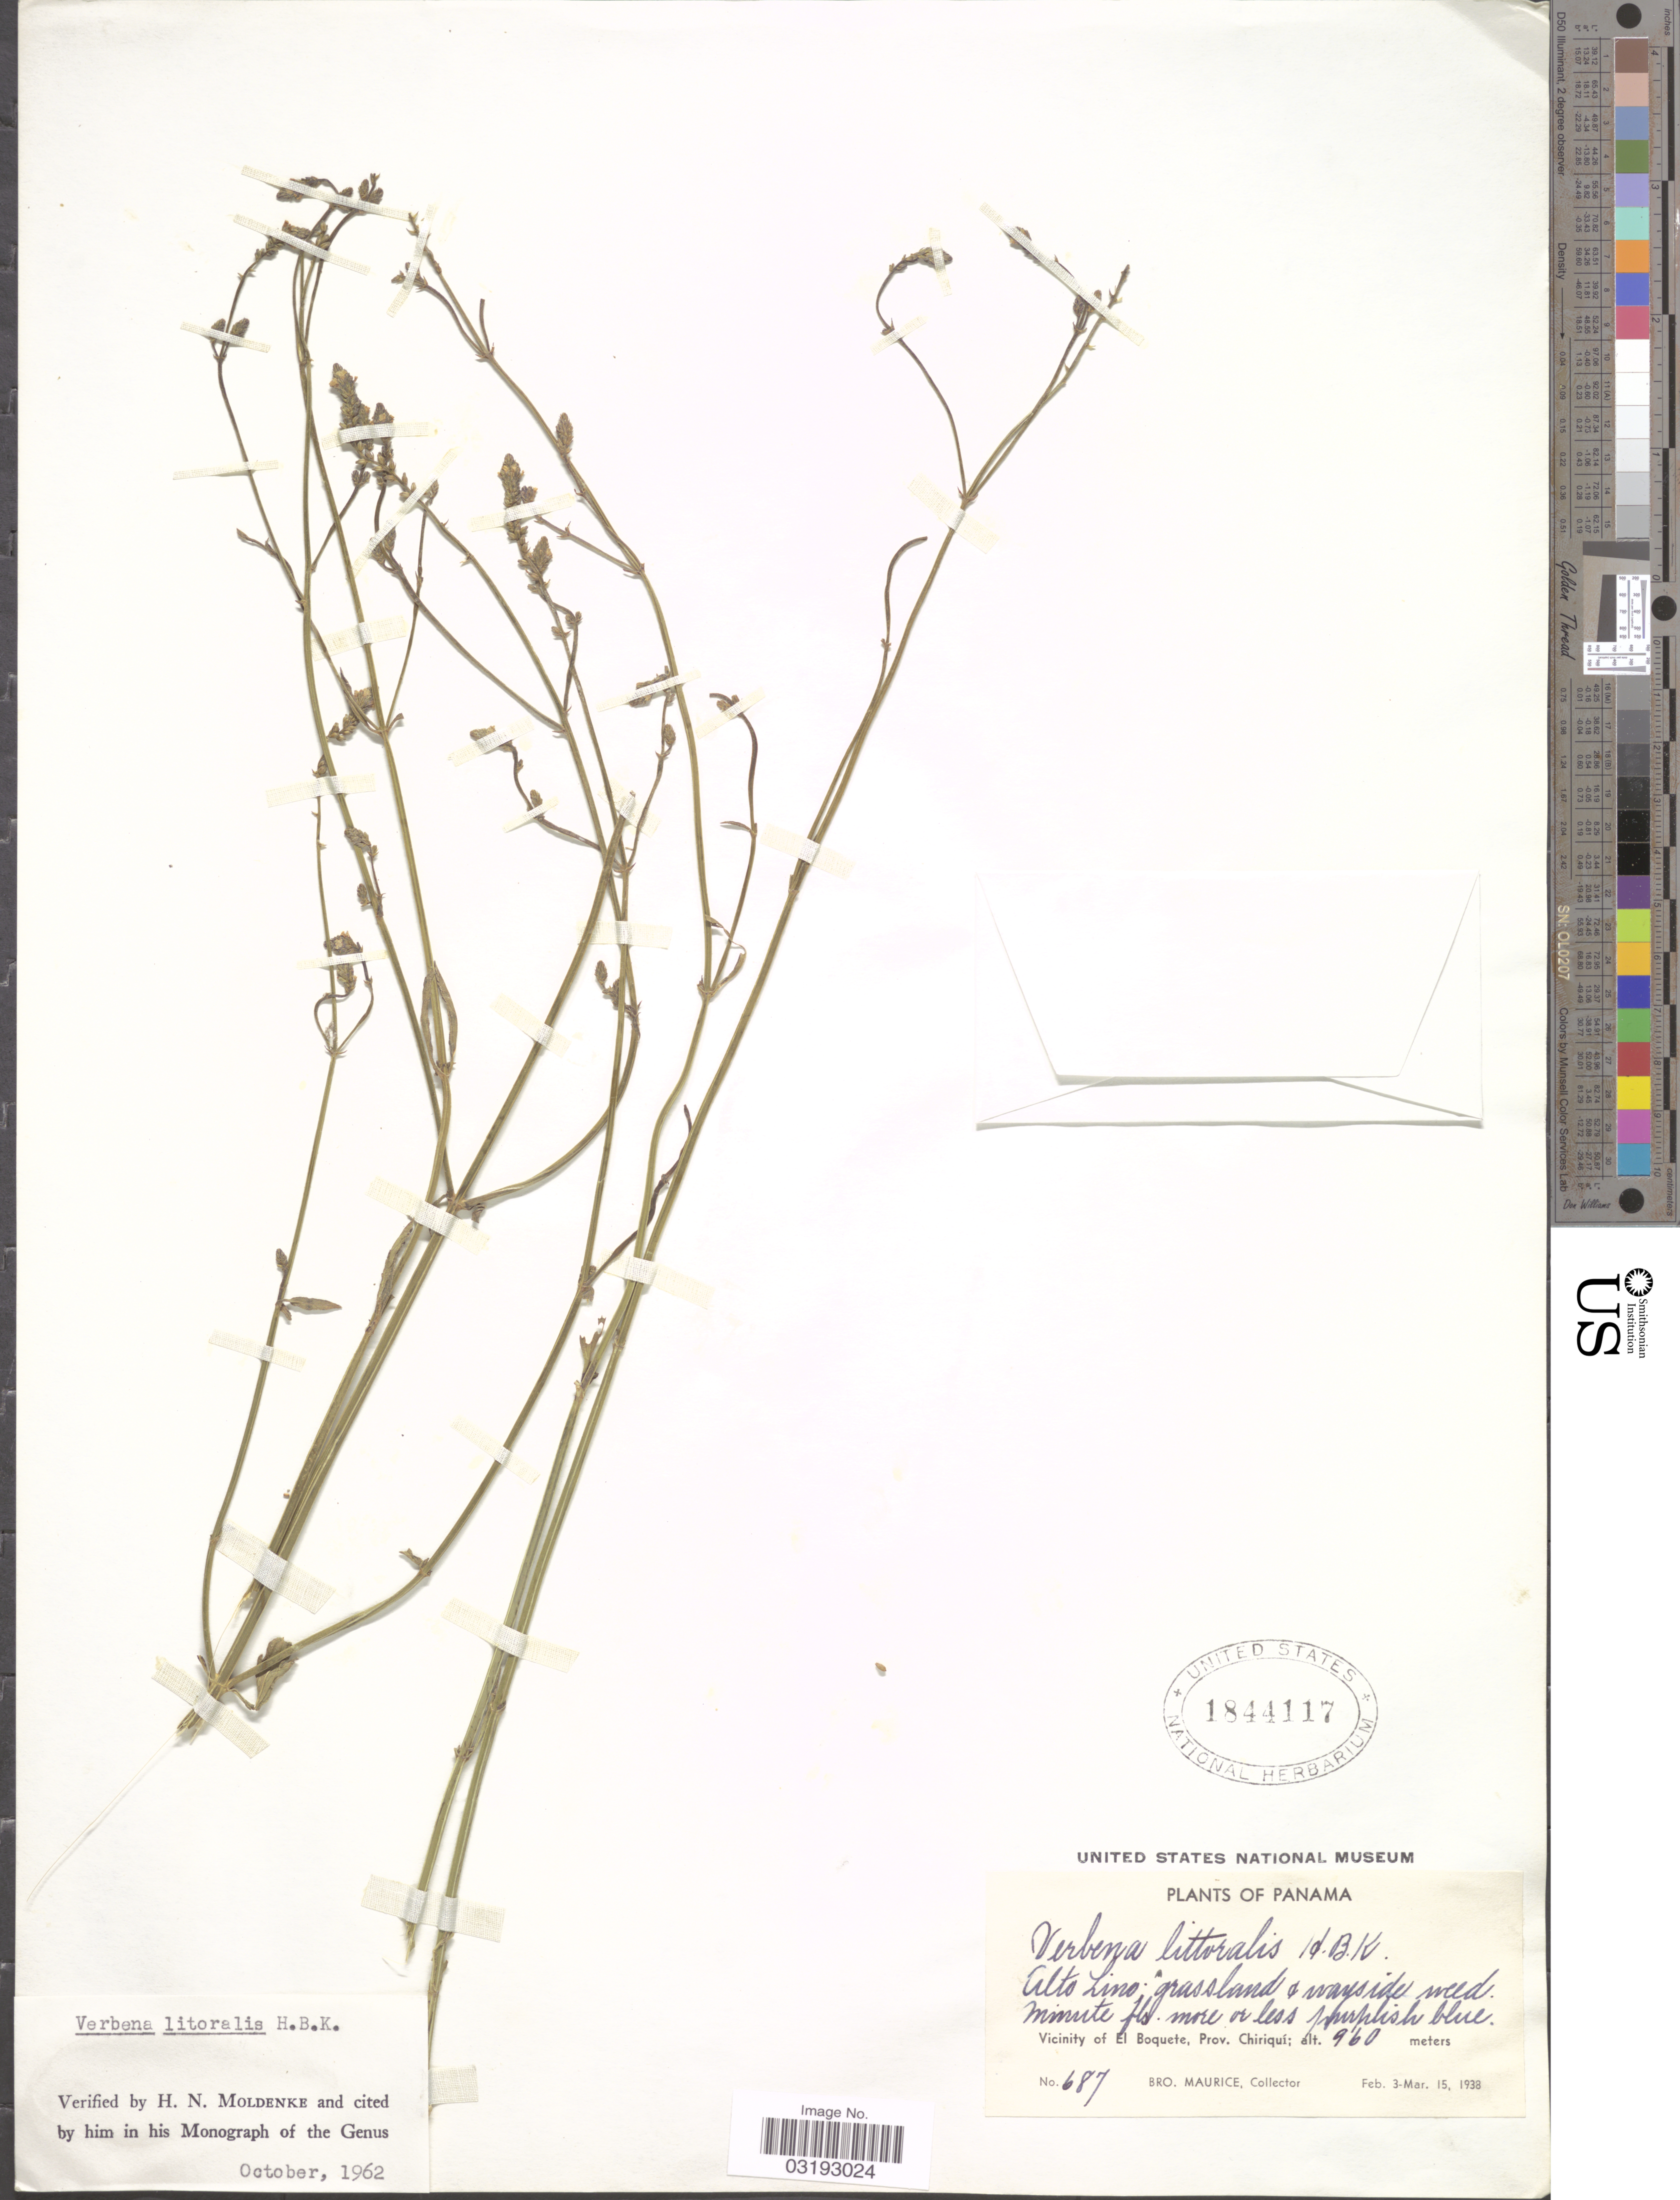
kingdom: Plantae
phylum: Tracheophyta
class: Magnoliopsida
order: Lamiales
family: Verbenaceae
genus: Verbena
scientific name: Verbena litoralis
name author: Kunth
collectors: B. Maurice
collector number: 687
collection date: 1938-02-03/1938-03-15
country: Panama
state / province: Chiriqui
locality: Vicinity of El Boquete.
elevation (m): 960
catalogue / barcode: US 1844117